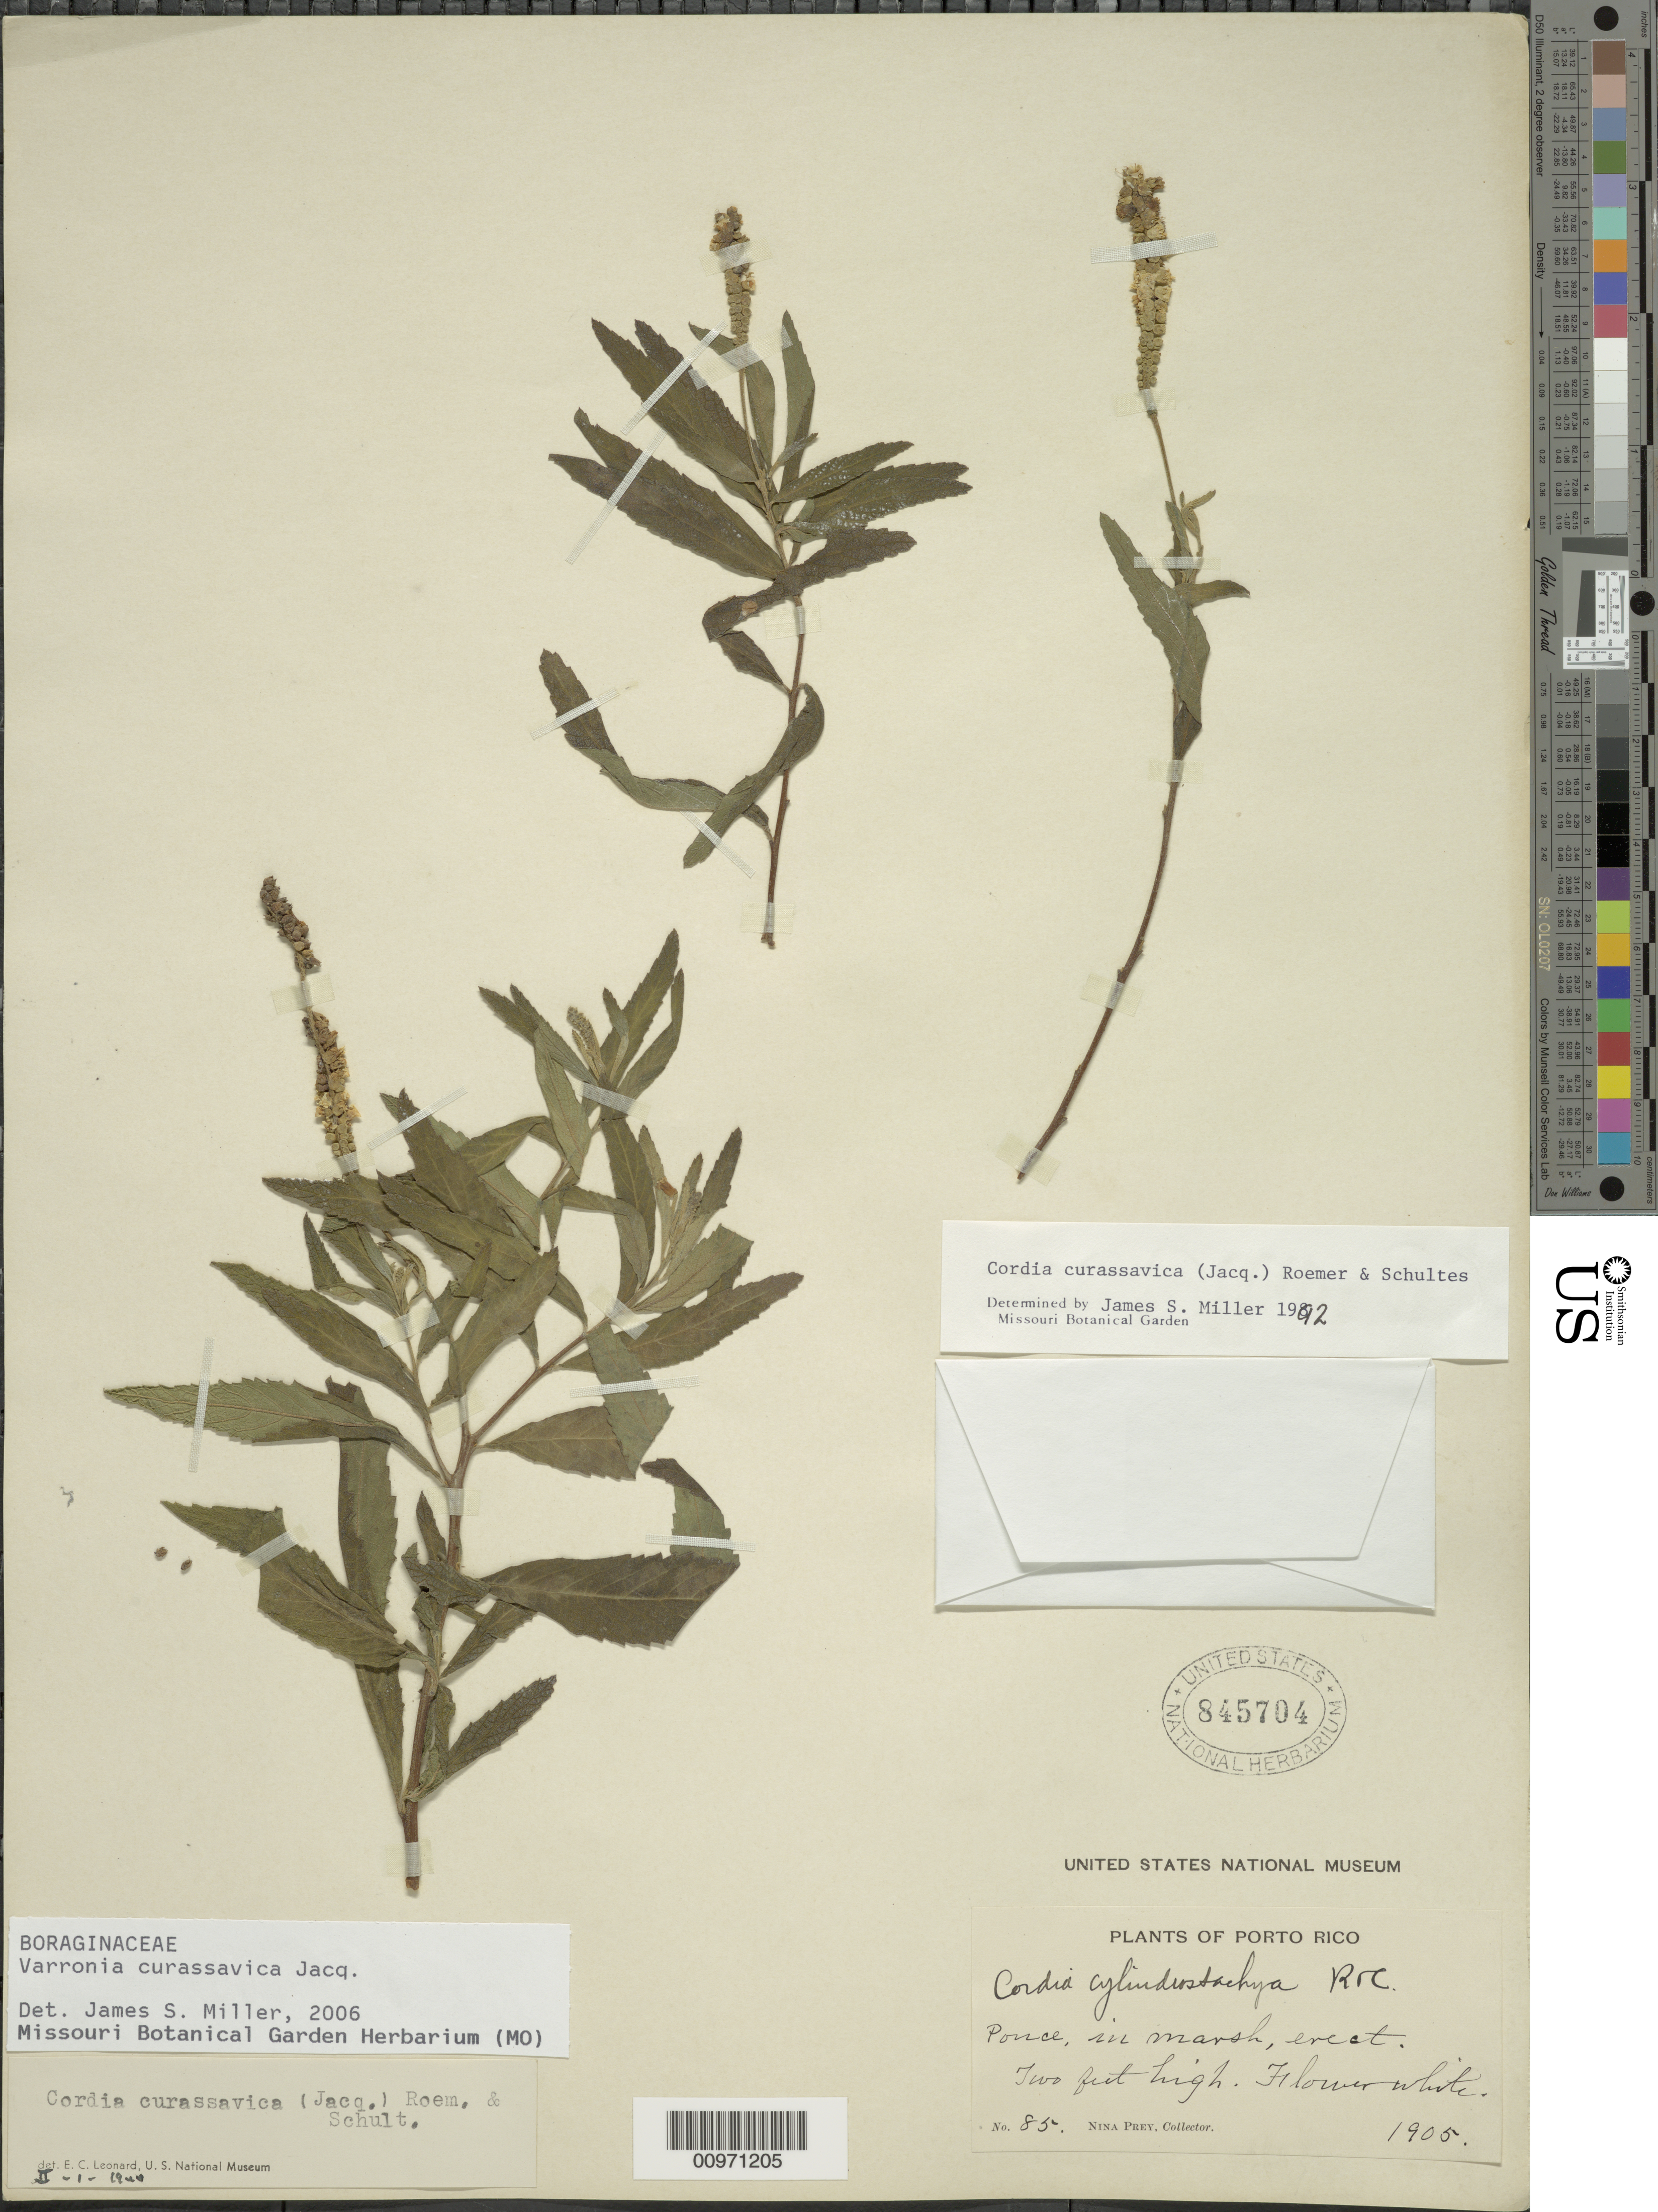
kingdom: Plantae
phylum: Tracheophyta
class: Magnoliopsida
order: Boraginales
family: Cordiaceae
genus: Varronia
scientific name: Varronia curassavica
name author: Jacq.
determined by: Miller, James S., (MO), Missouri Botanical Garden (UNITED STATES)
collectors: N. Prey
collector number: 85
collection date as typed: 1905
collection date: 1905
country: Puerto Rico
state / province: Ponce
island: Puerto Rico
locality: Ponce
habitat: In marsh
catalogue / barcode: US 845704